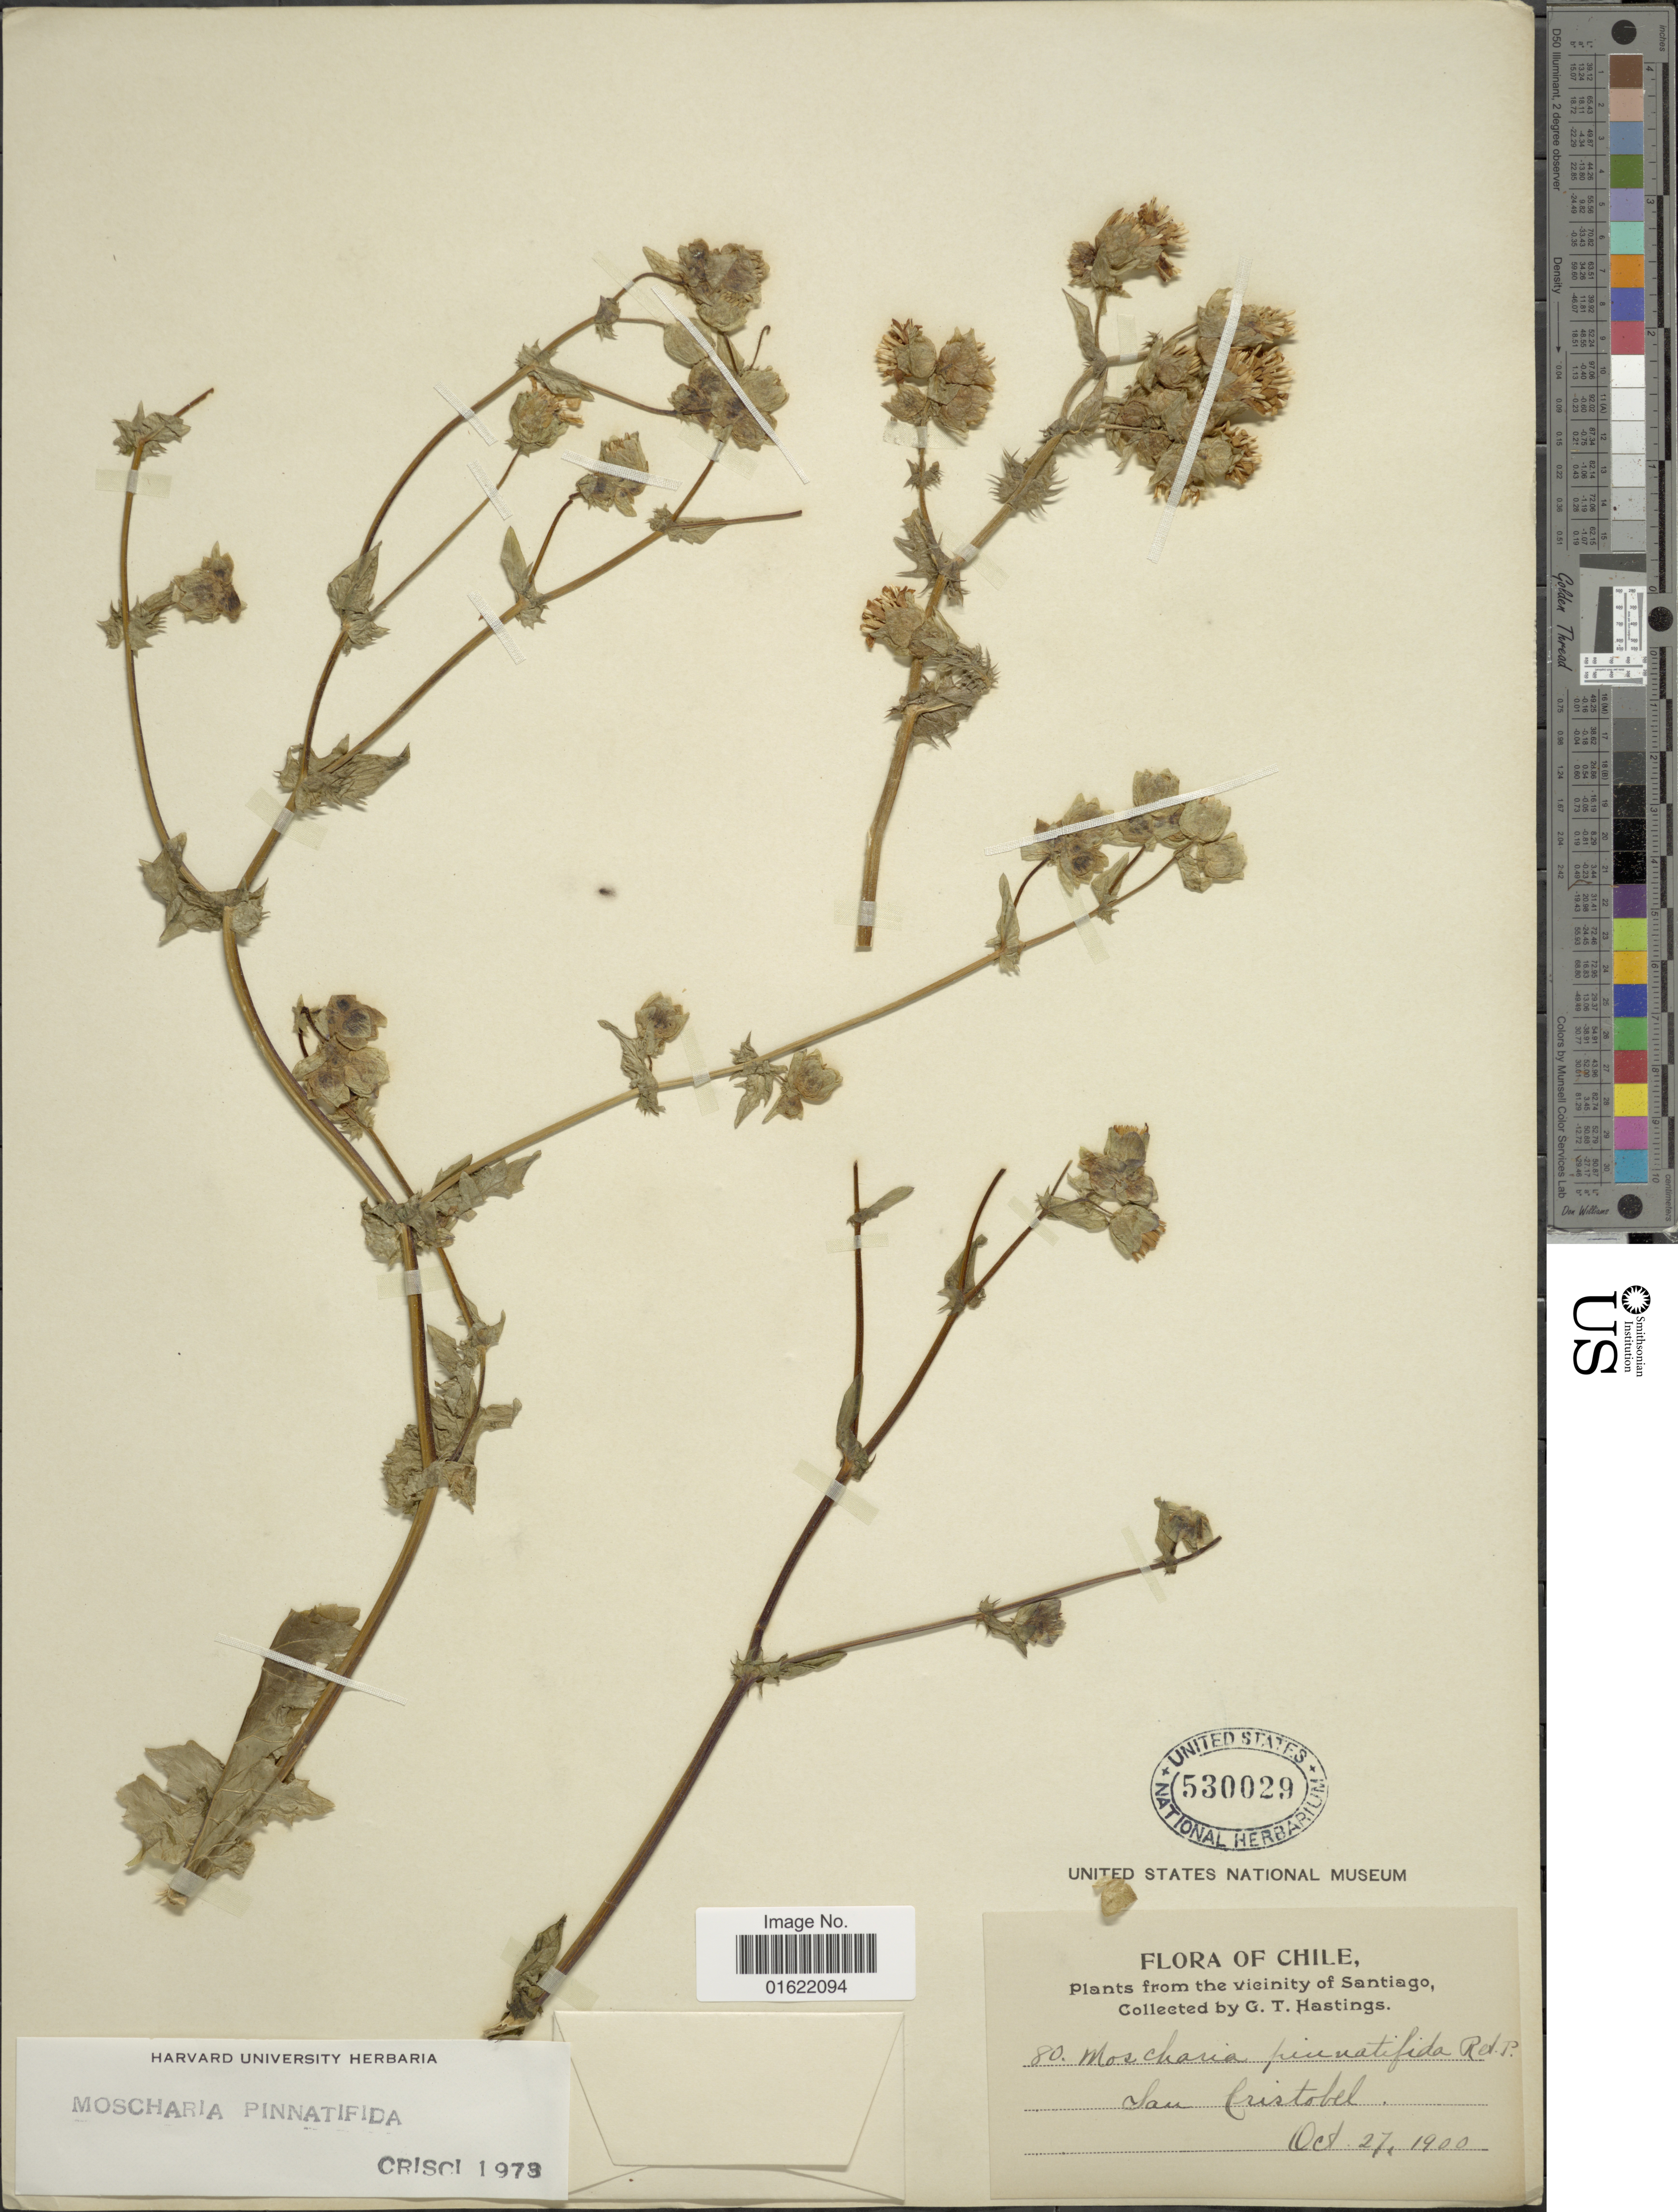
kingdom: Plantae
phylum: Tracheophyta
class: Magnoliopsida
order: Asterales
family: Asteraceae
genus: Moscharia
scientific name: Moscharia pinnatifida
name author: Ruiz & Pav.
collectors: G. Hastings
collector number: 80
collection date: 1900-10-27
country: Chile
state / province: Región Metropolitana (RM)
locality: The Vicinity of Santiago, San Cristobal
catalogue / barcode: US 530029